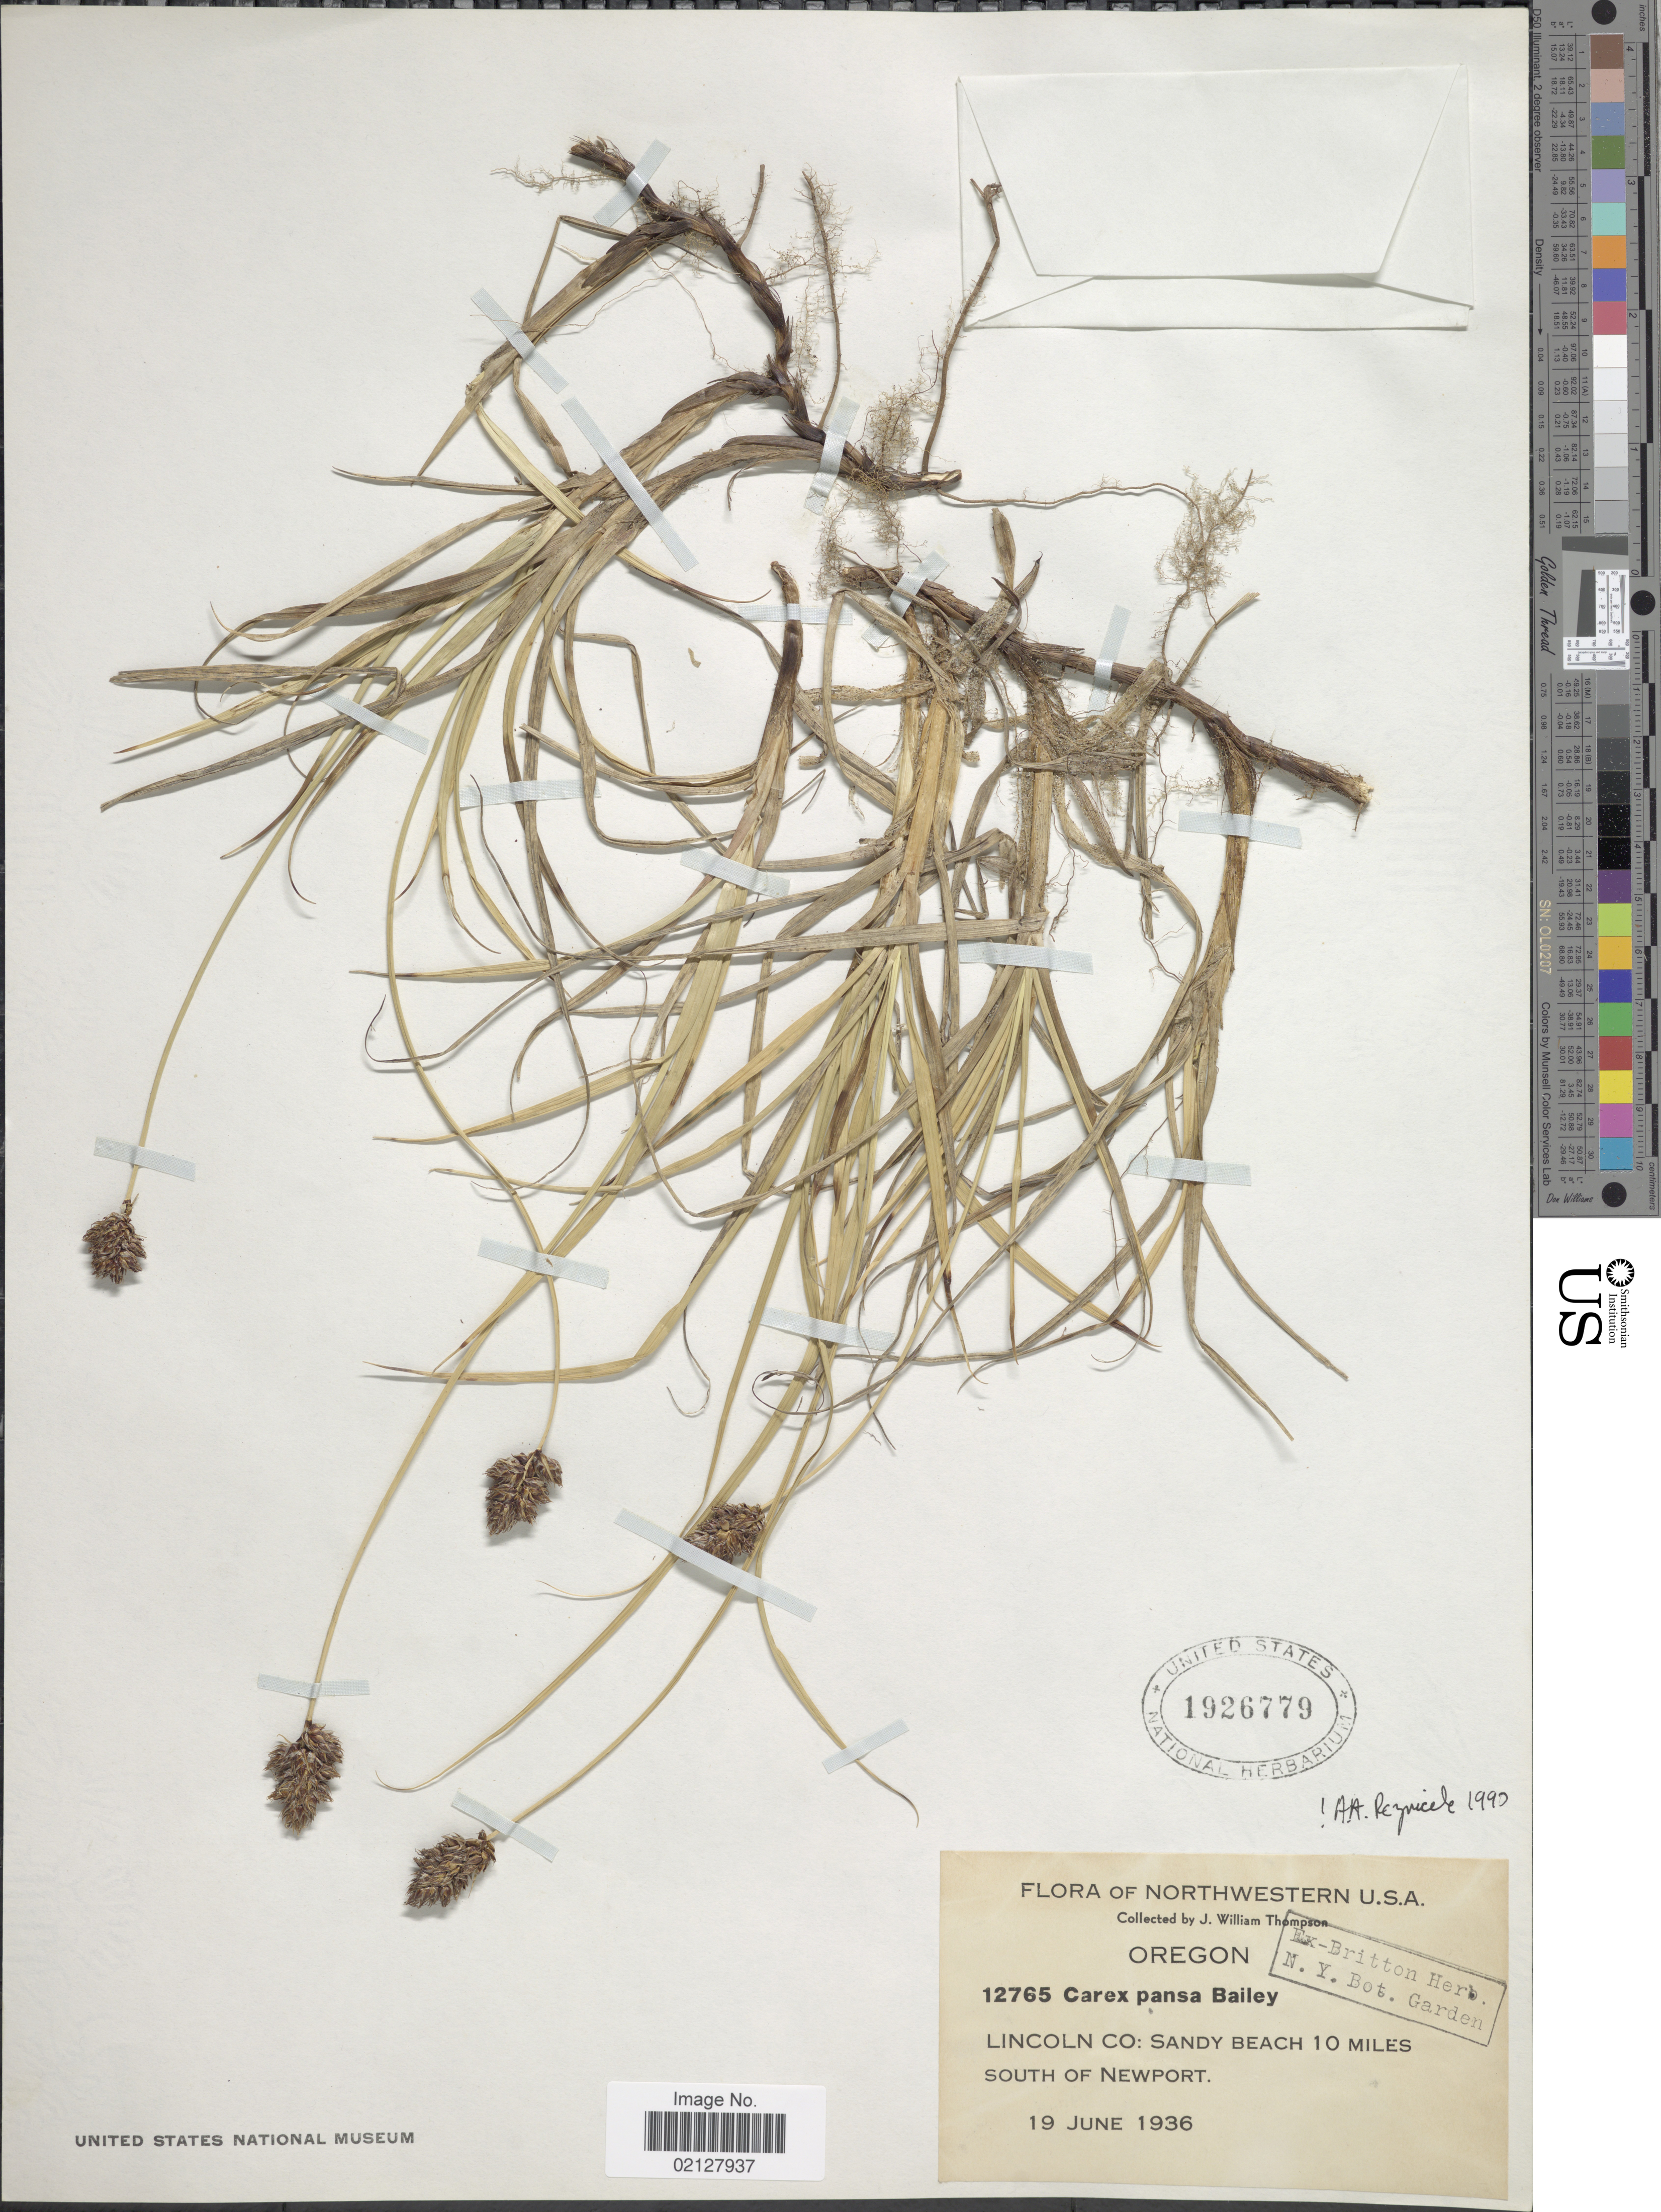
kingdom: Plantae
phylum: Tracheophyta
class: Liliopsida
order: Poales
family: Cyperaceae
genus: Carex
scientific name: Carex pansa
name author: L.H. Bailey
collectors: J. W. Thompson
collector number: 12765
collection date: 1936-06-19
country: United States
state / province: Oregon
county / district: Lincoln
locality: Lincoln Co.: Sandy beach 10 miles south of Newport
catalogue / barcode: US 1926779